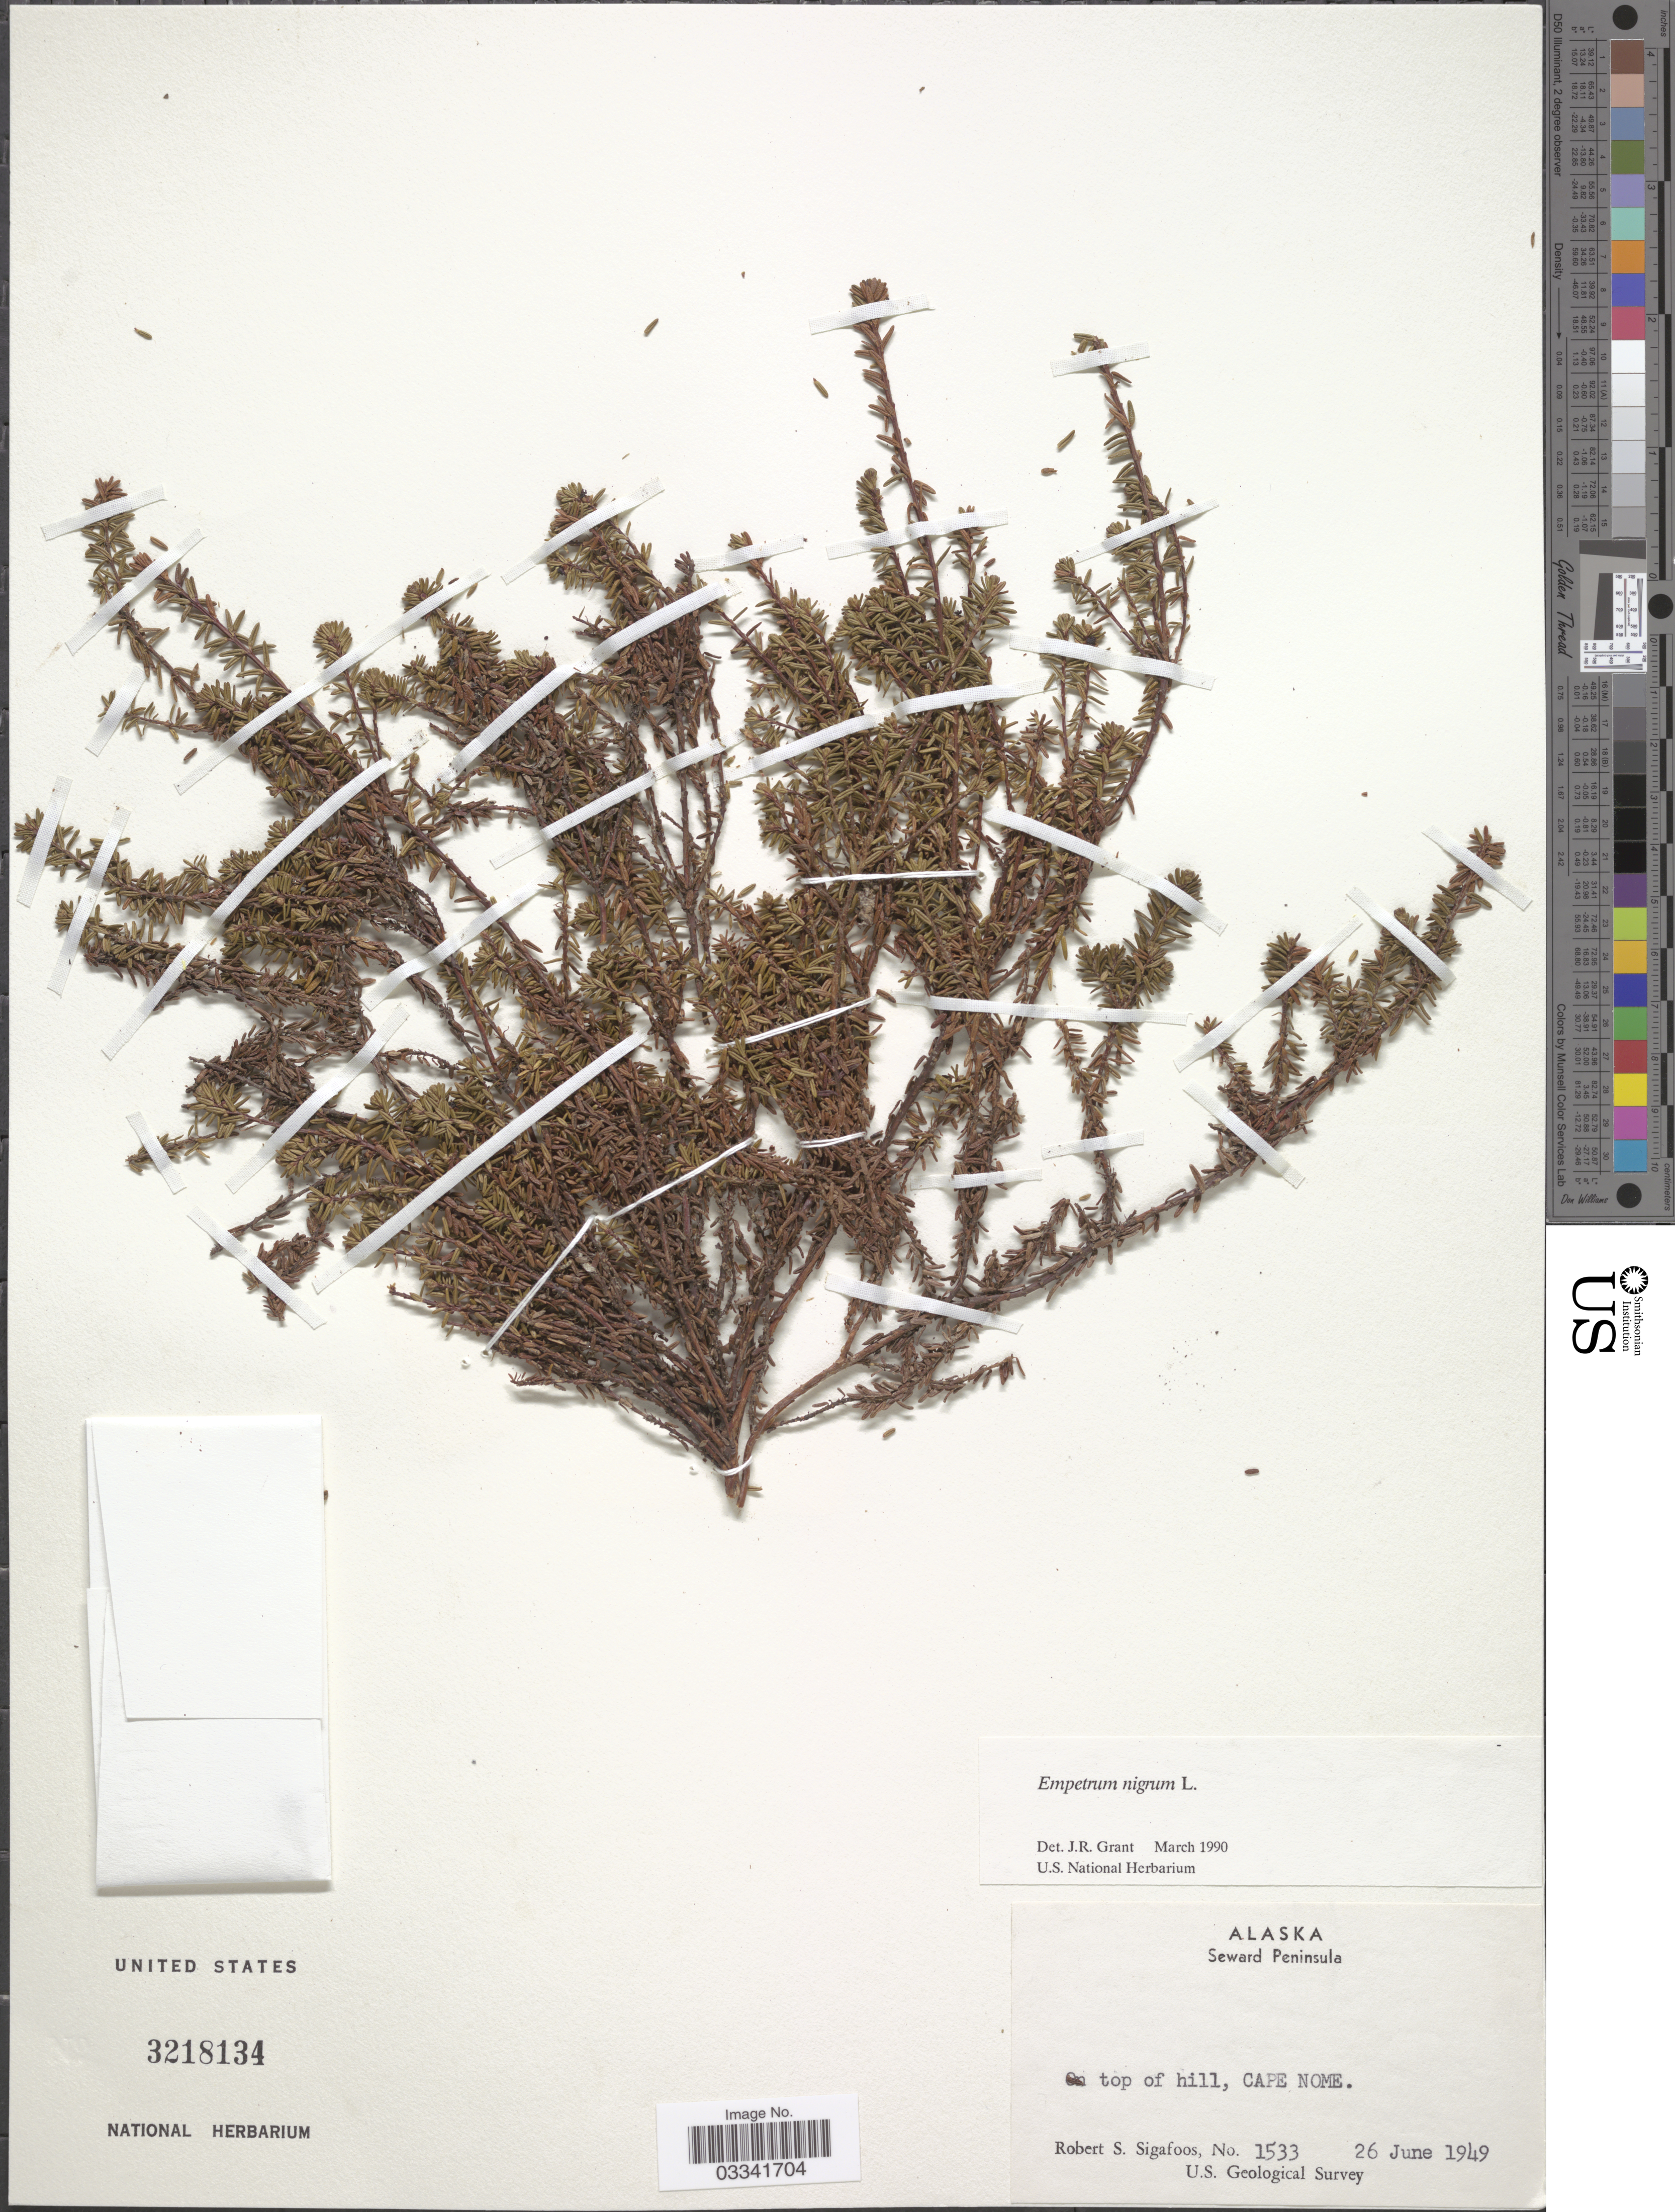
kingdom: Plantae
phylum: Tracheophyta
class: Magnoliopsida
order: Ericales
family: Ericaceae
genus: Empetrum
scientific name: Empetrum nigrum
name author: L.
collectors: R. Sigafoos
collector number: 1533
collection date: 1949-06-26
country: United States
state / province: Alaska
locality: Seward Peninsula. Cape Nome.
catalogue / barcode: US 3218134